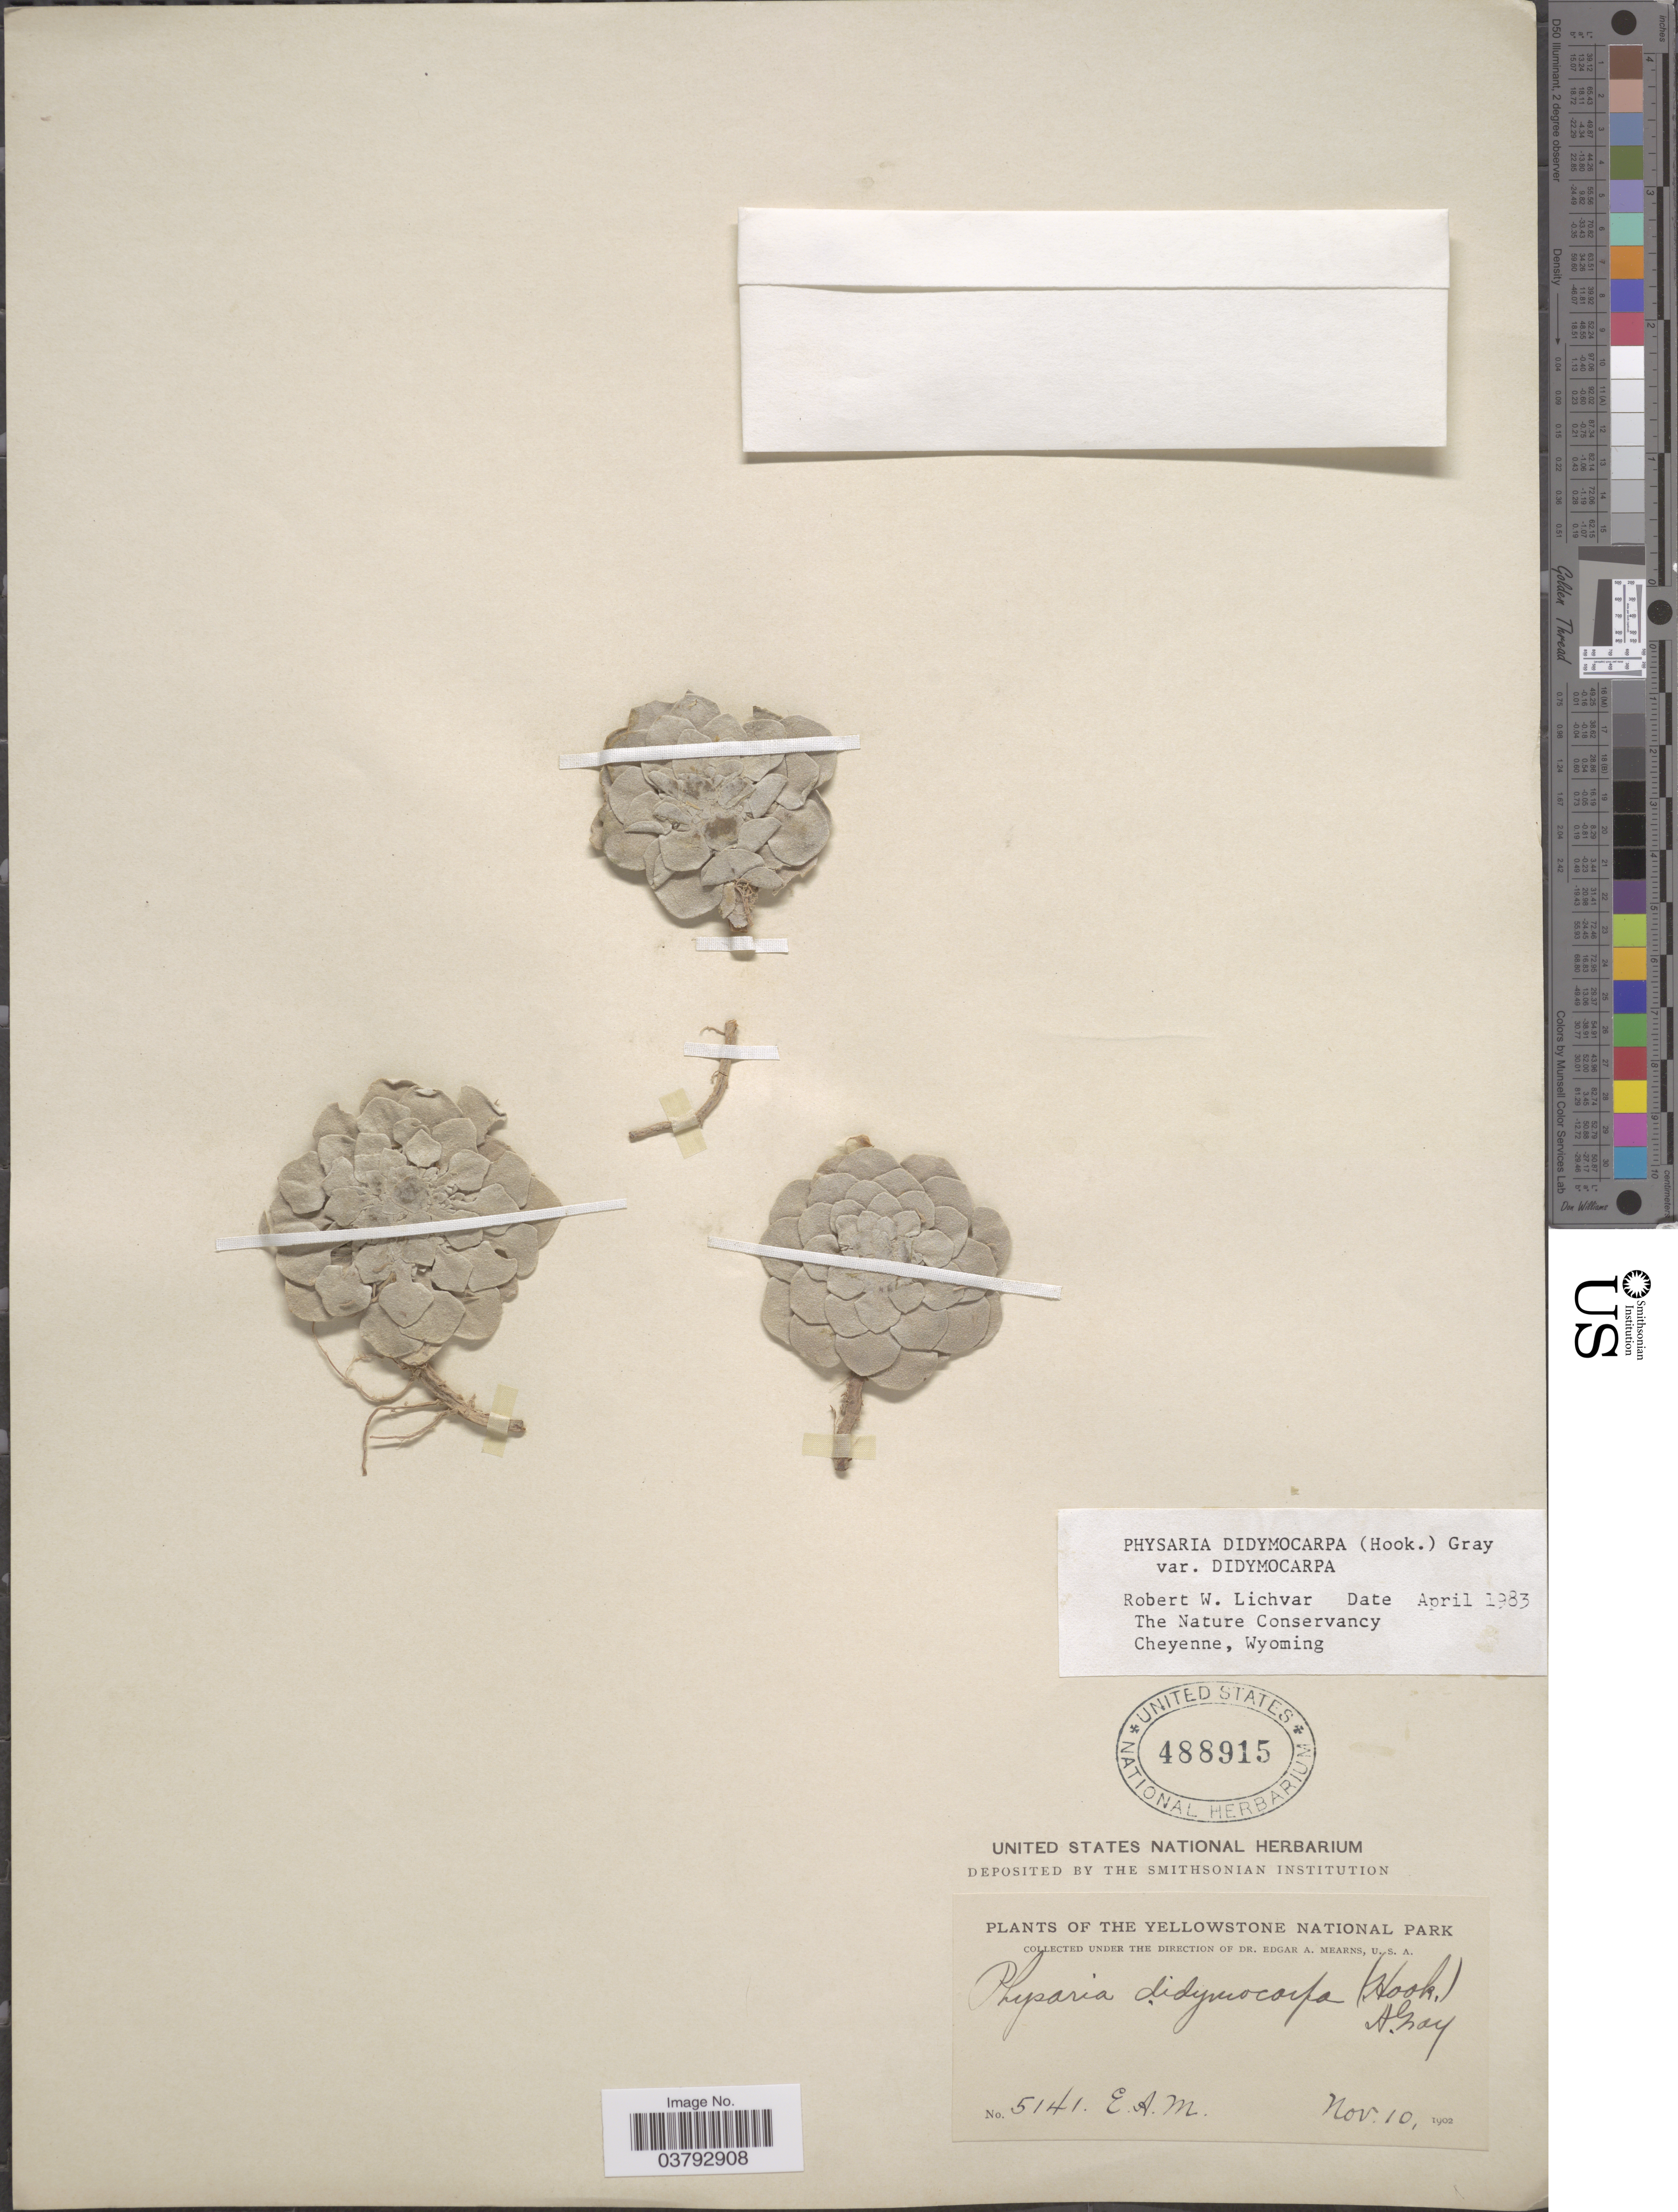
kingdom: Plantae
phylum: Tracheophyta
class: Magnoliopsida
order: Brassicales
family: Brassicaceae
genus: Physaria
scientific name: Physaria didymocarpa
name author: (Hook.) A. Gray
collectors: E. A. Mearns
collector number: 5141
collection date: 1902-11-10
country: United States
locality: The Yellowstone National Park.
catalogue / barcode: US 488915